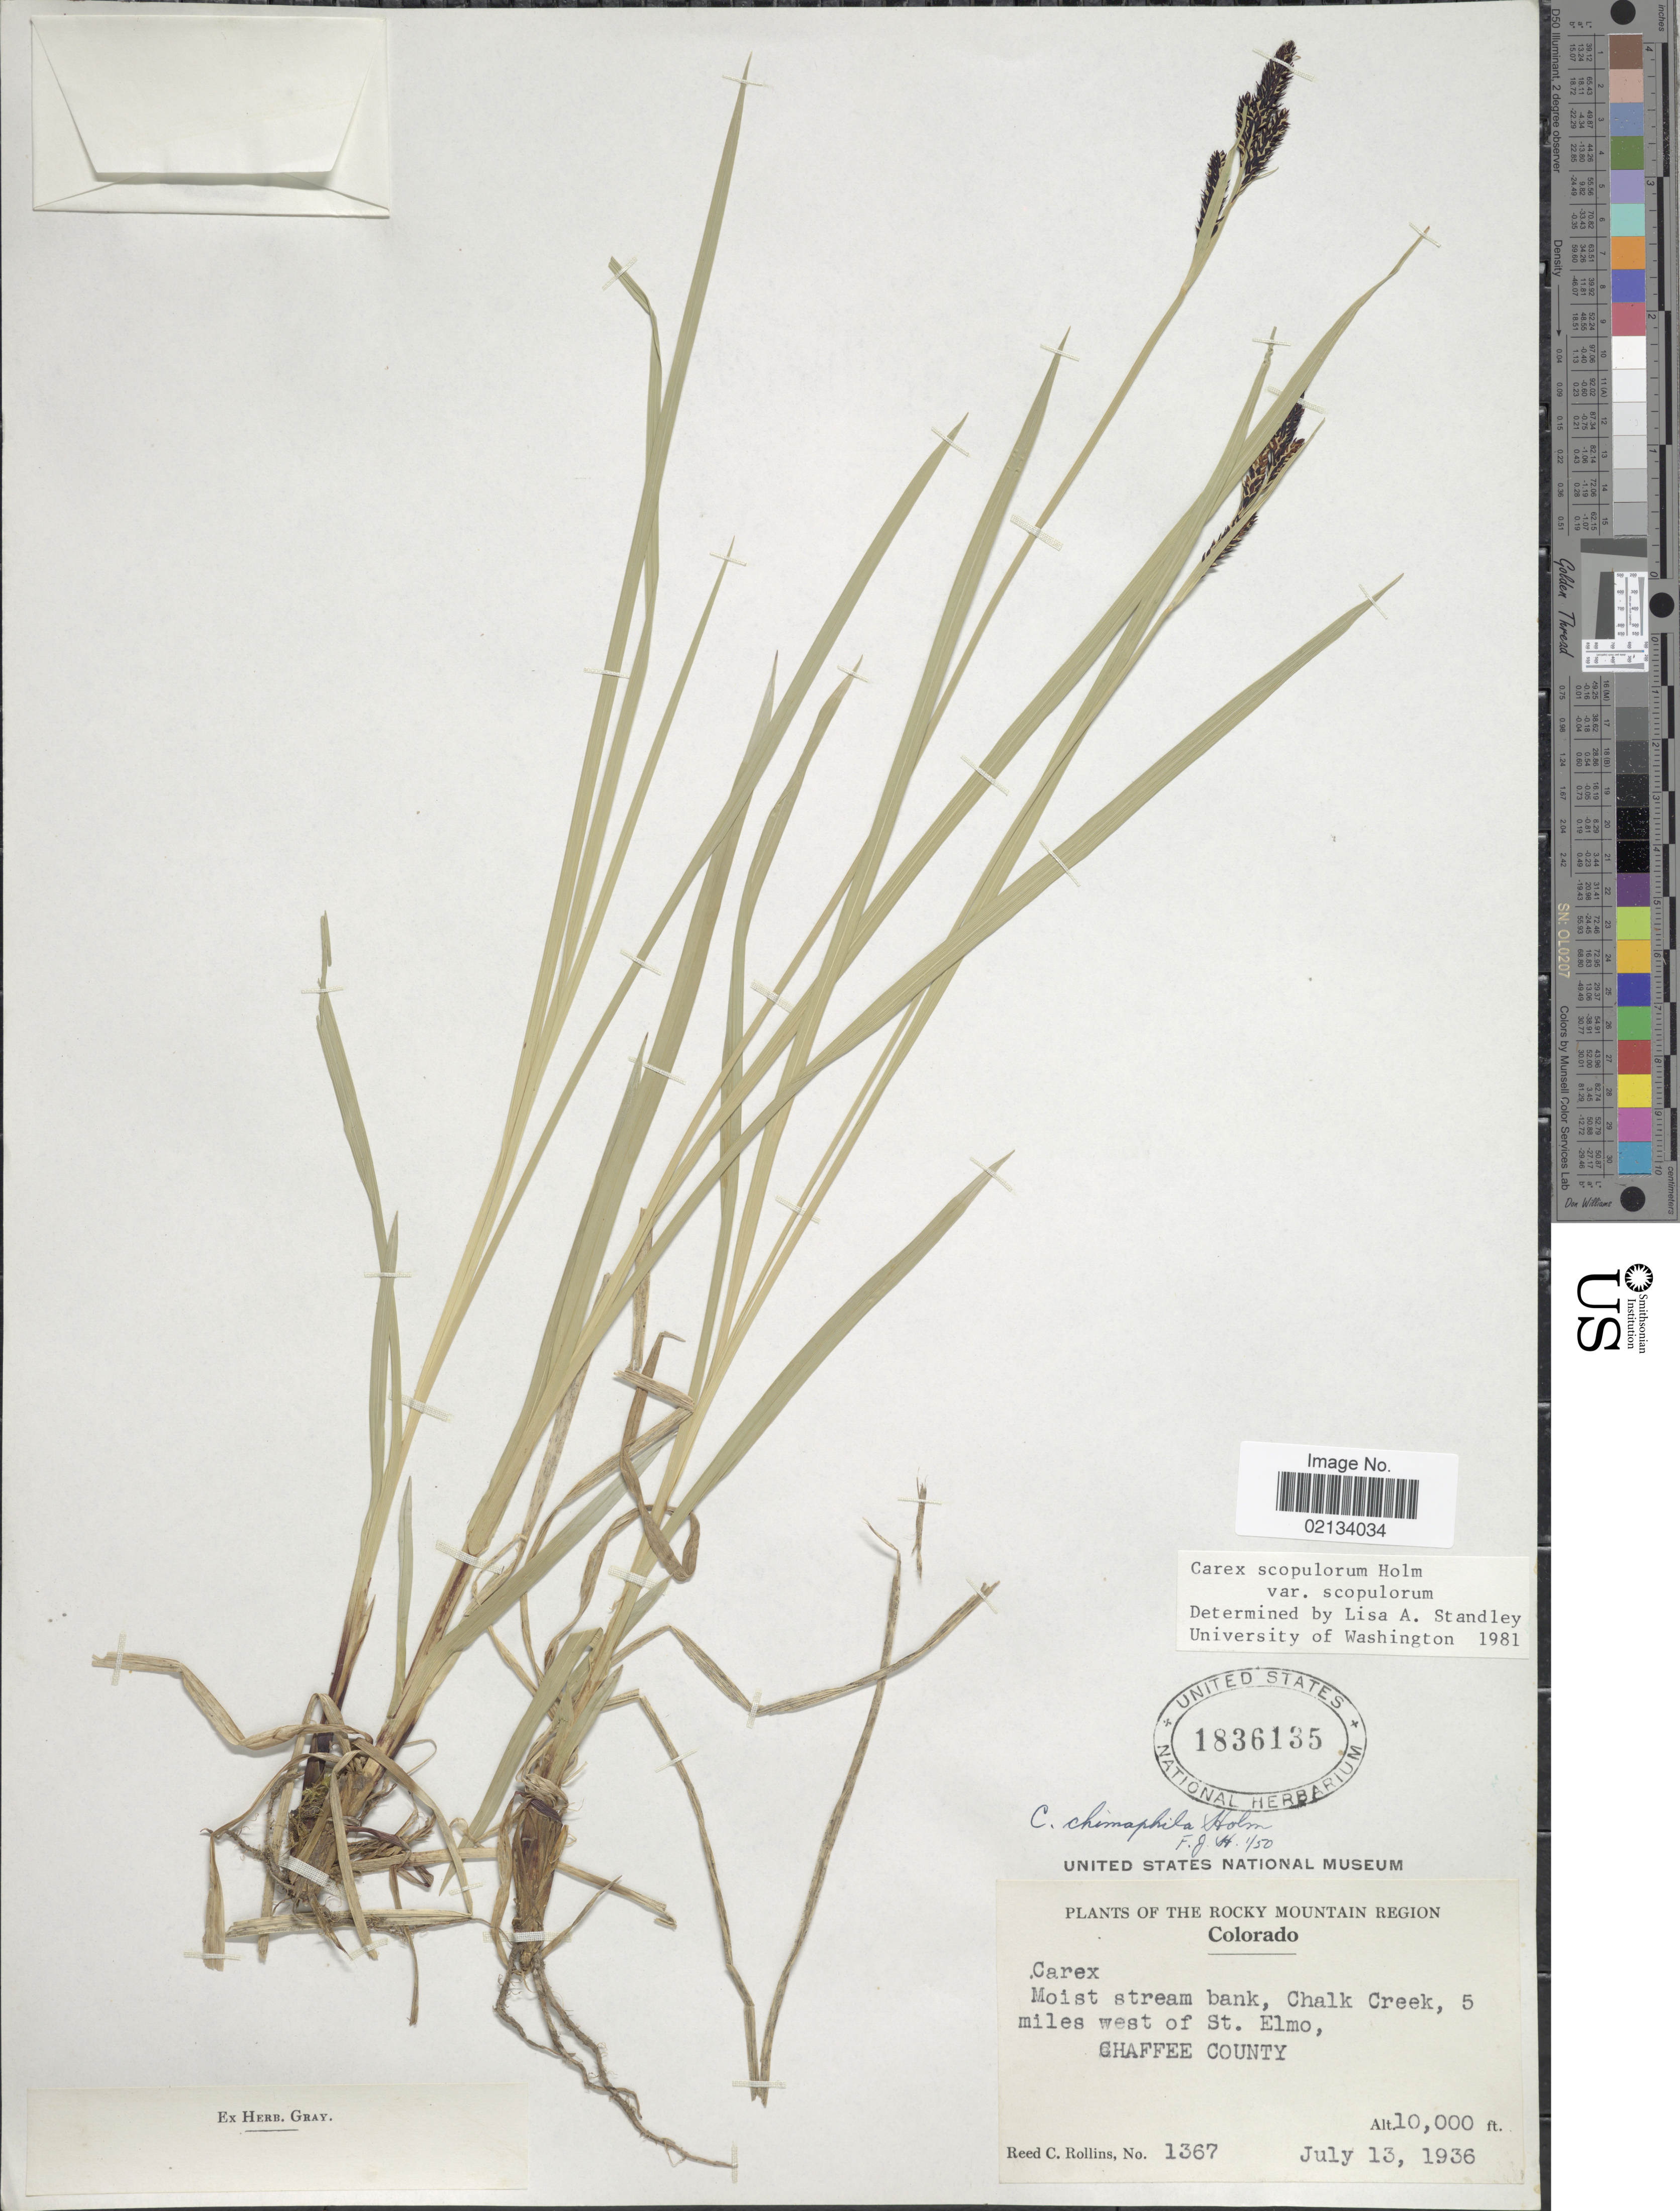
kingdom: Plantae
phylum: Tracheophyta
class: Liliopsida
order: Poales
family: Cyperaceae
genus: Carex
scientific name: Carex scopulorum var. scopulorum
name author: Holm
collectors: R. C. Rollins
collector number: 1367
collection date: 1936-07-13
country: United States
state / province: Colorado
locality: The Rocky Mountain Region, moist stream bank, Chalk Creek, 5 miles west of St. Elmo, Chaffee County.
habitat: moist stream bank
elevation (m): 3048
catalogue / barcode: US 1836135